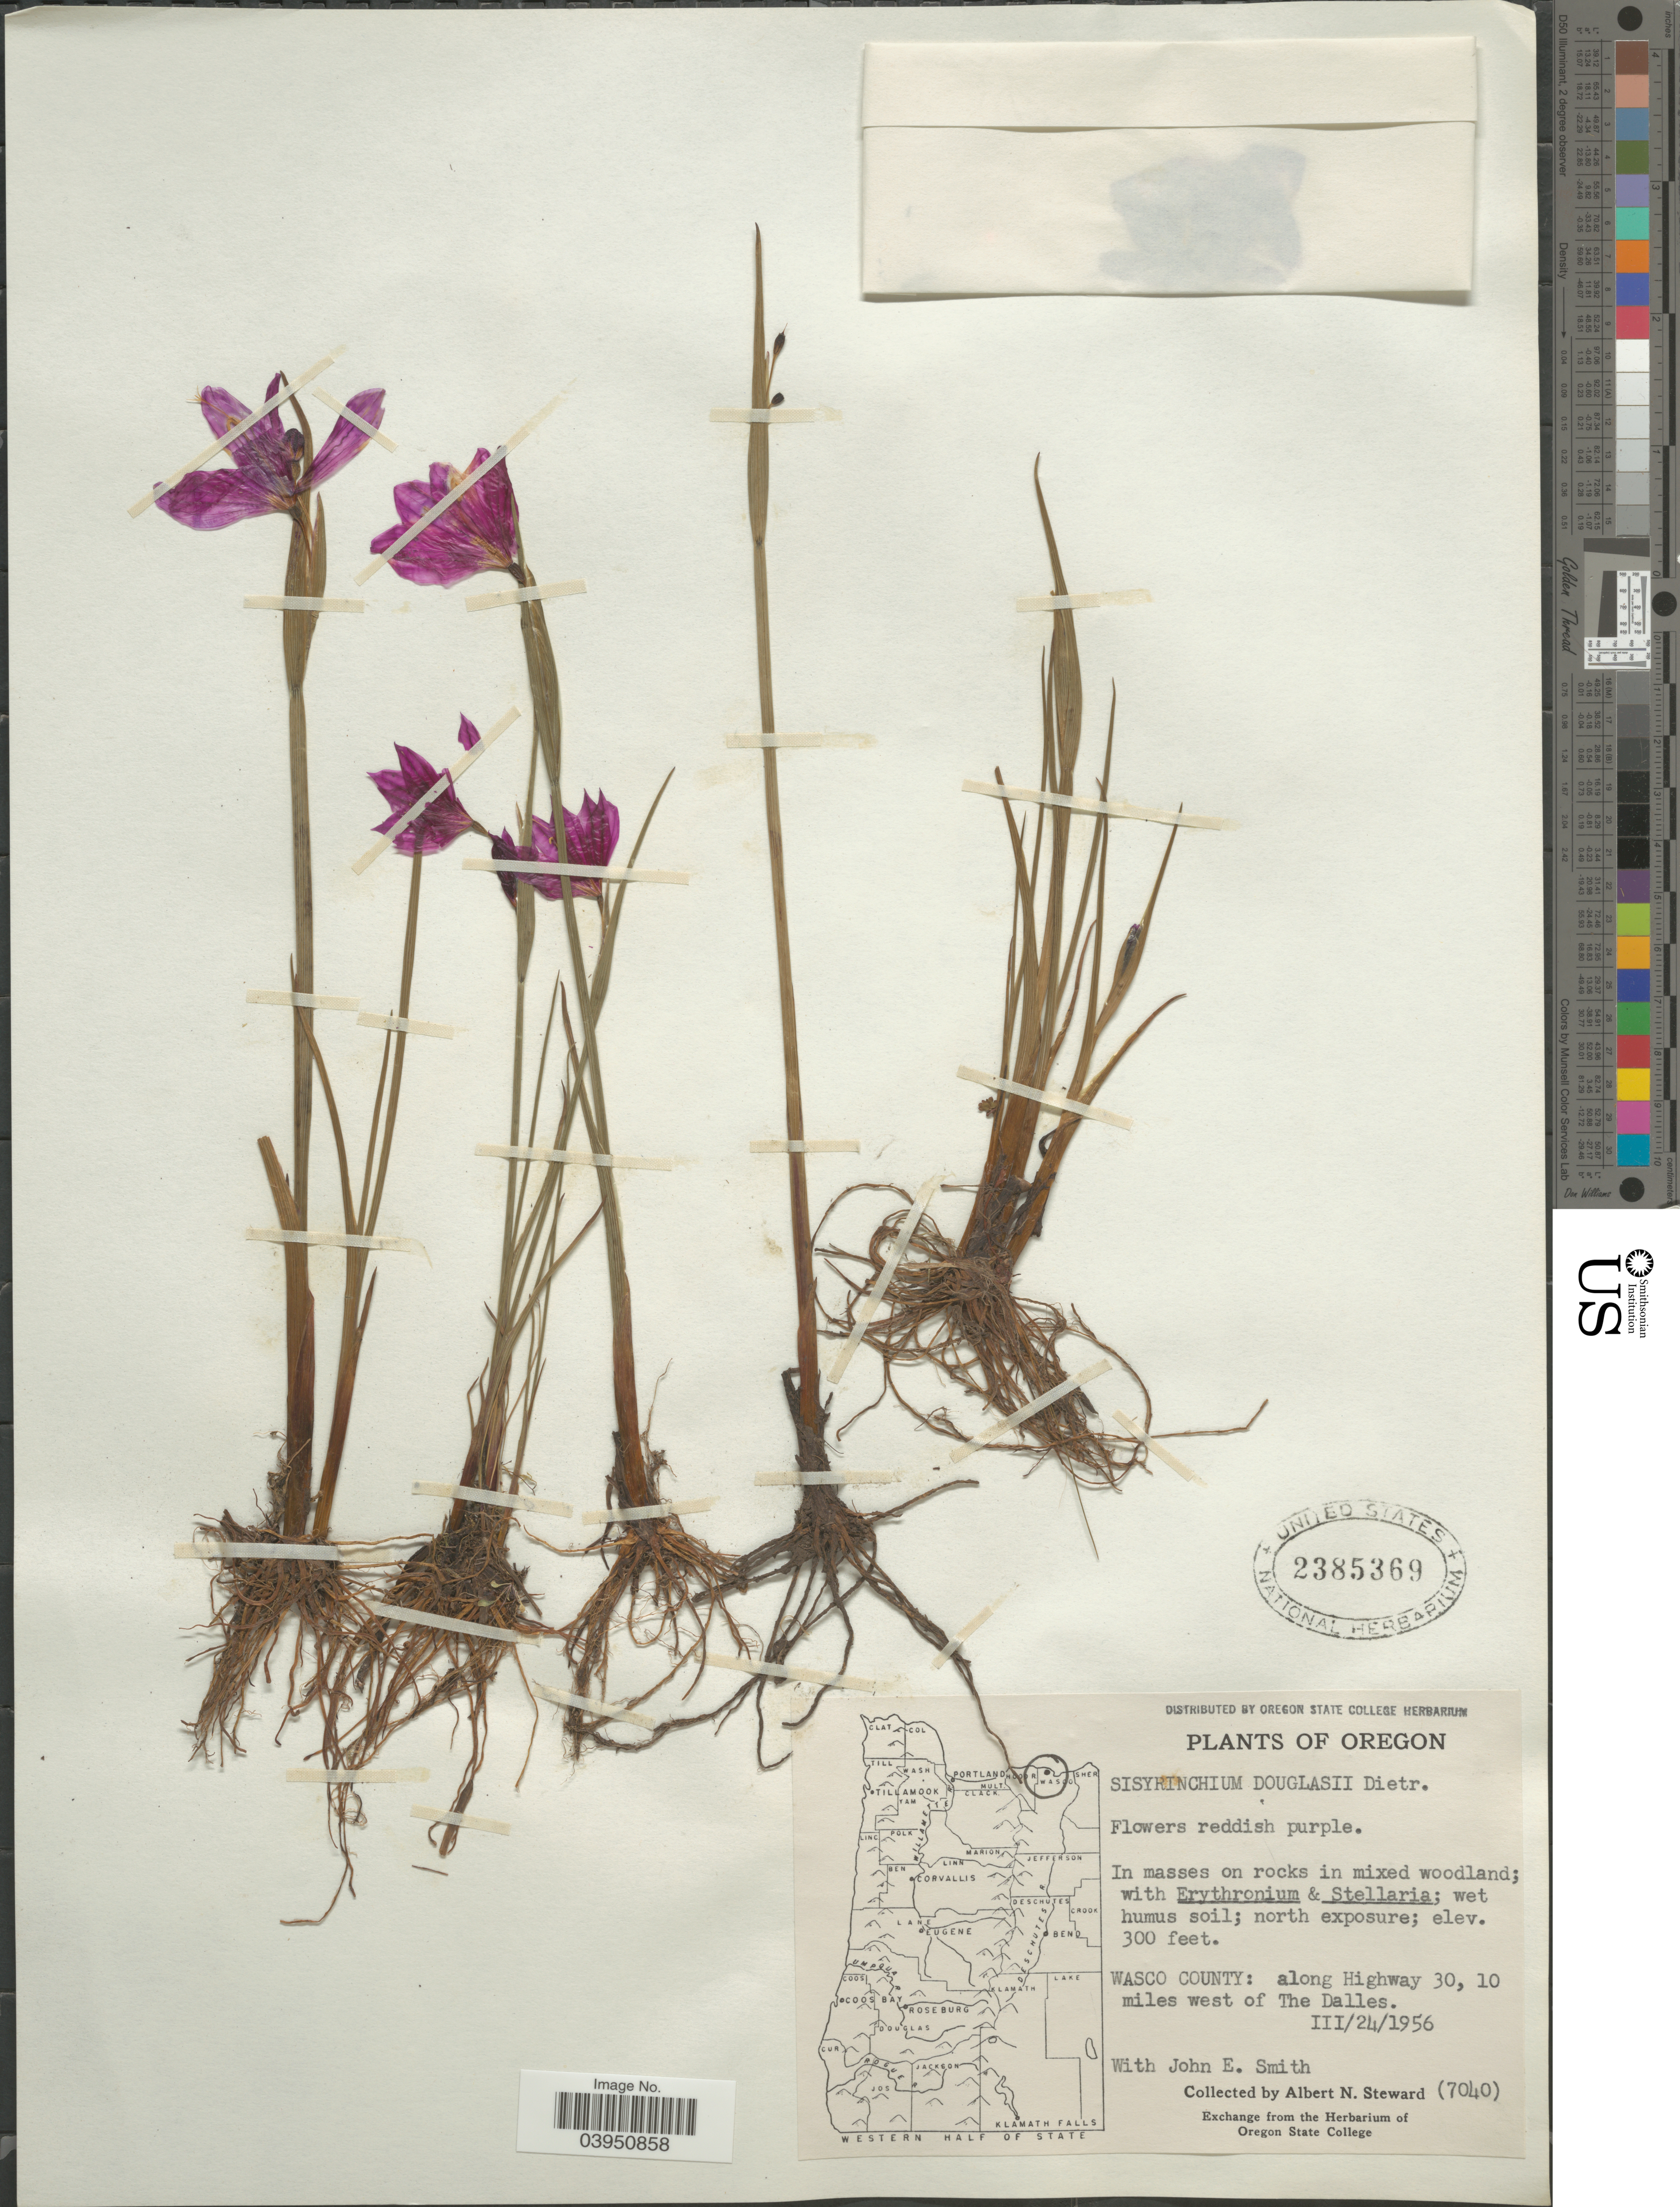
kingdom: Plantae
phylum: Tracheophyta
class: Liliopsida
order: Asparagales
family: Iridaceae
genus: Sisyrinchium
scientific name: Sisyrinchium douglasii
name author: A. Dietr.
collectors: A. N. Steward & J. Smith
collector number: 7040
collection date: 1956-03-24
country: United States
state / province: Oregon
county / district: Wasco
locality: Wasco County: along Highway 30, 10 miles west of the Dalles.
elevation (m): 91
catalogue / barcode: US 2385369